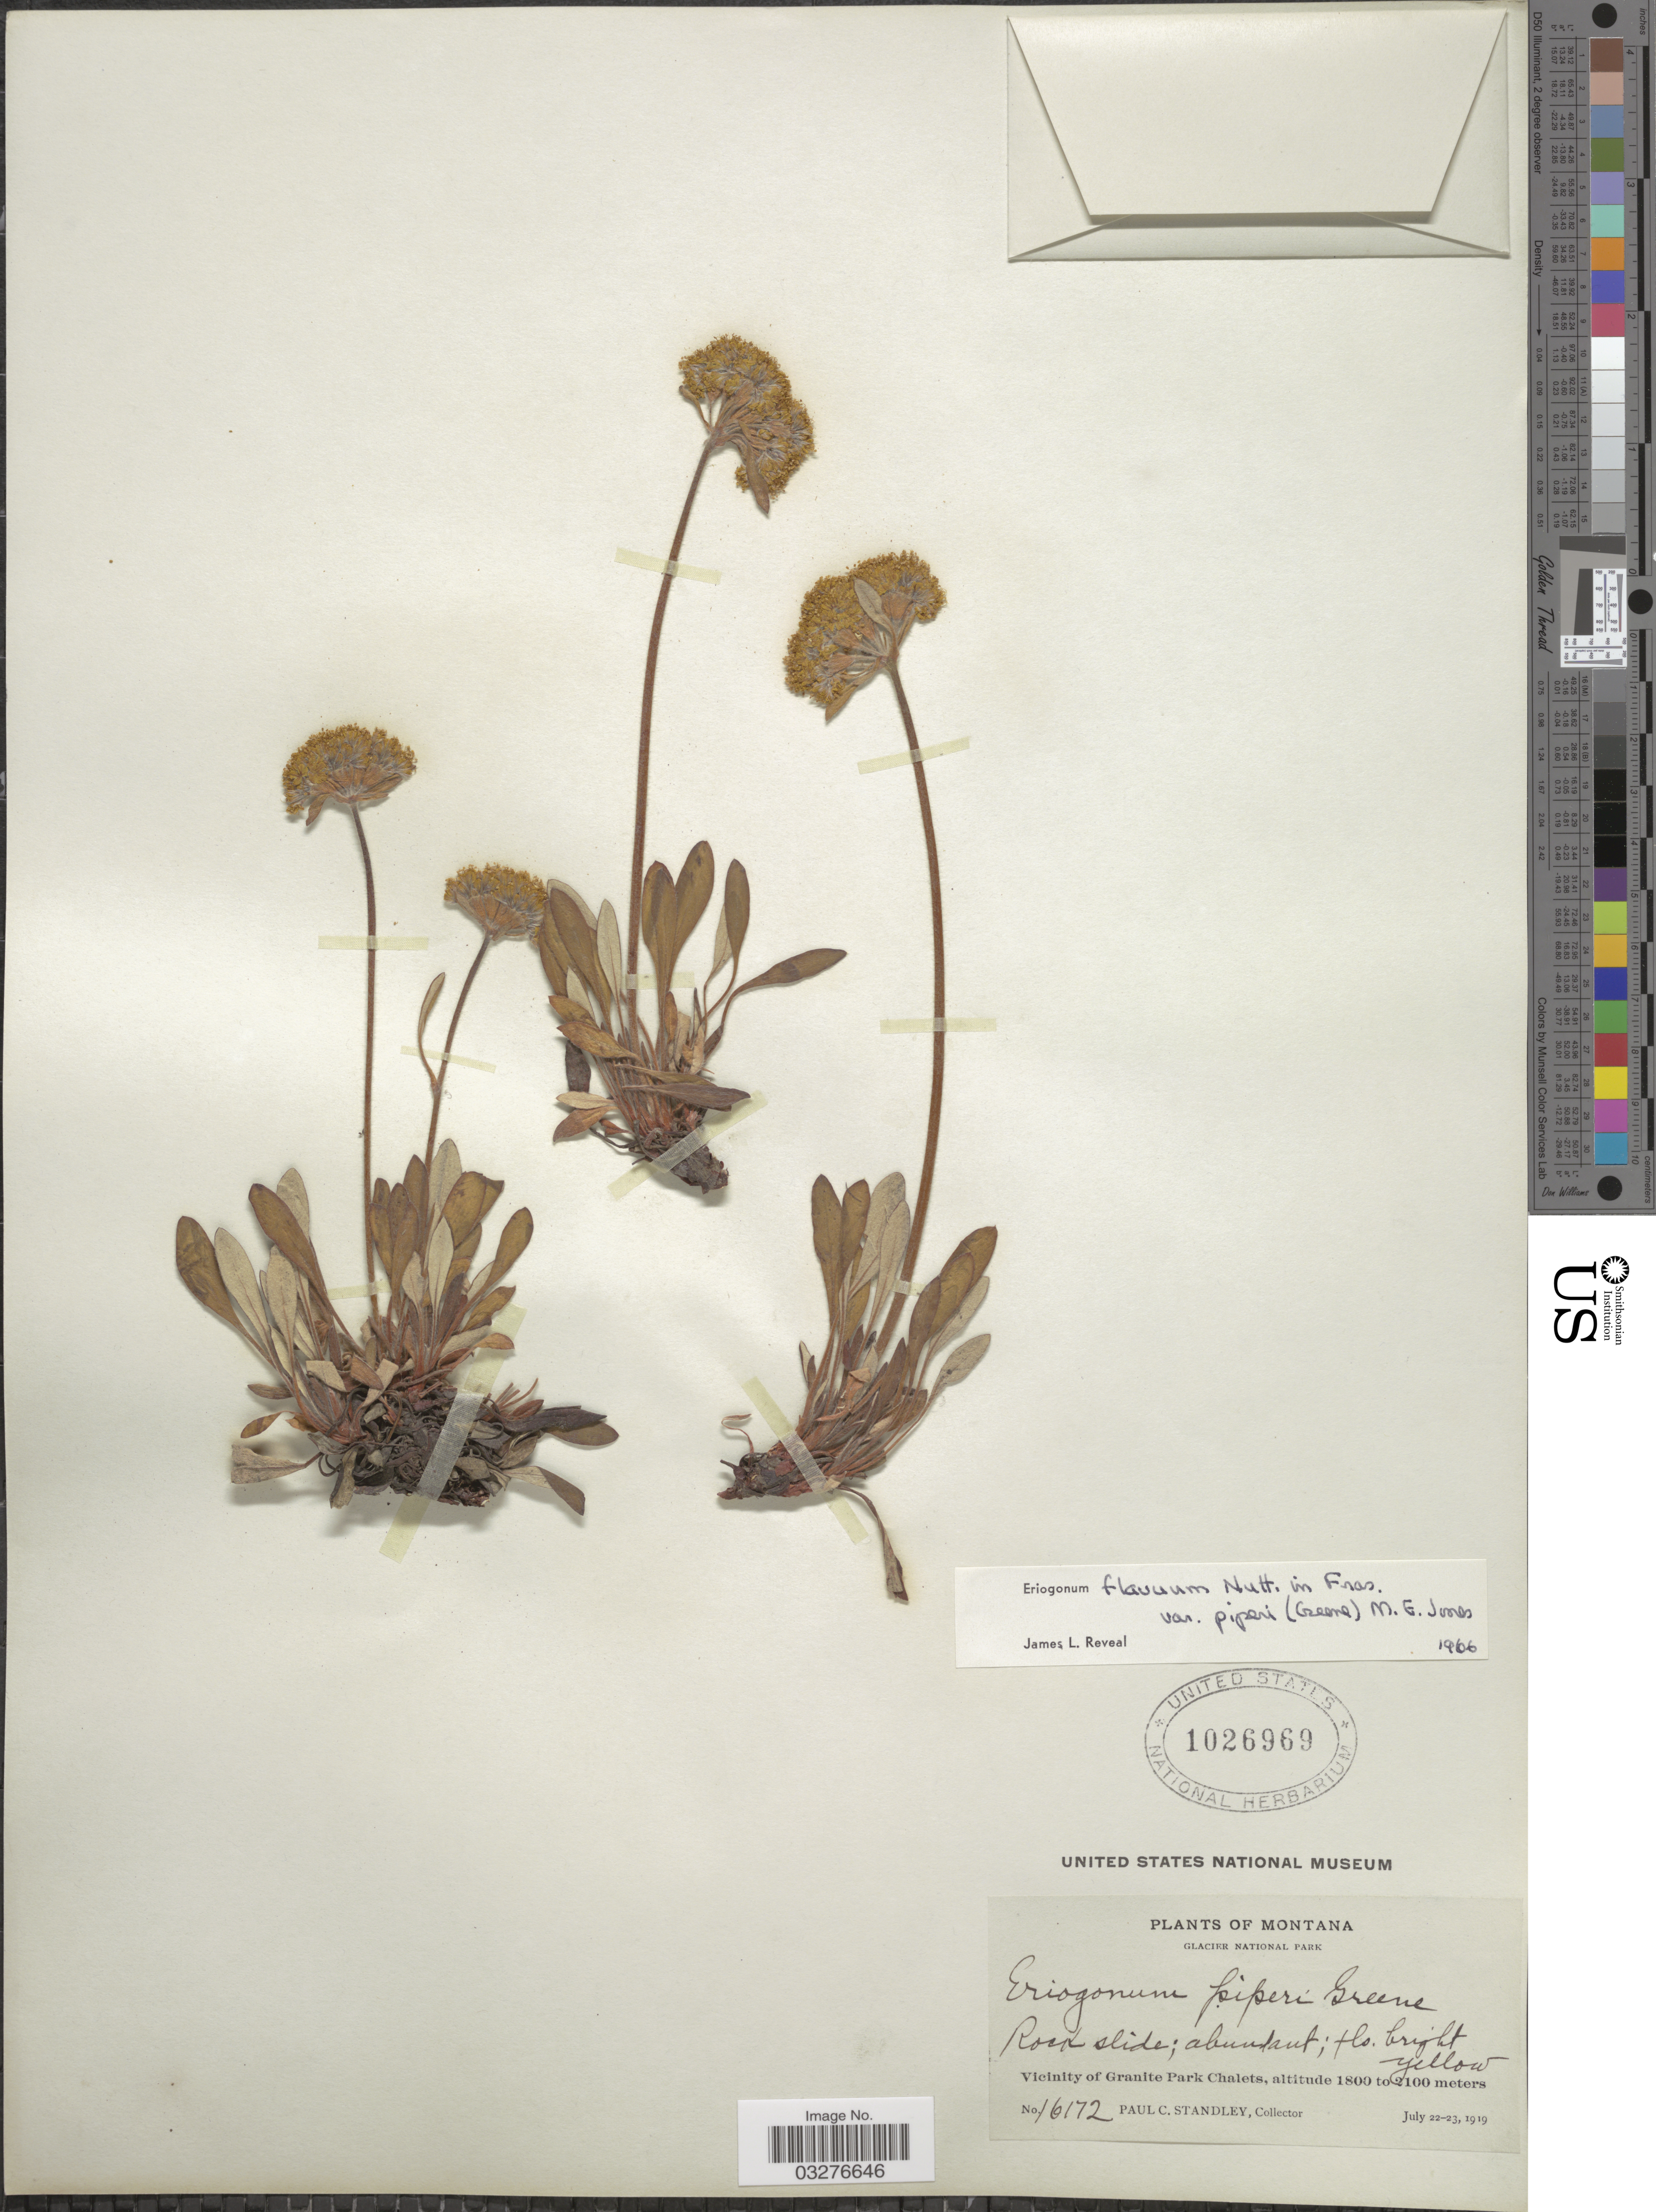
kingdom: Plantae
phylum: Tracheophyta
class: Magnoliopsida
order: Caryophyllales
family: Polygonaceae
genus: Eriogonum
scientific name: Eriogonum flavum var. piperi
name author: M.E. Jones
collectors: P. C. Standley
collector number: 16172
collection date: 1919-07-22/1919-07-23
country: United States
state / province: Montana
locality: Glacier National Park, Vicinity of Granite Park Chalets.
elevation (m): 1800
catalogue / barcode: US 1026969